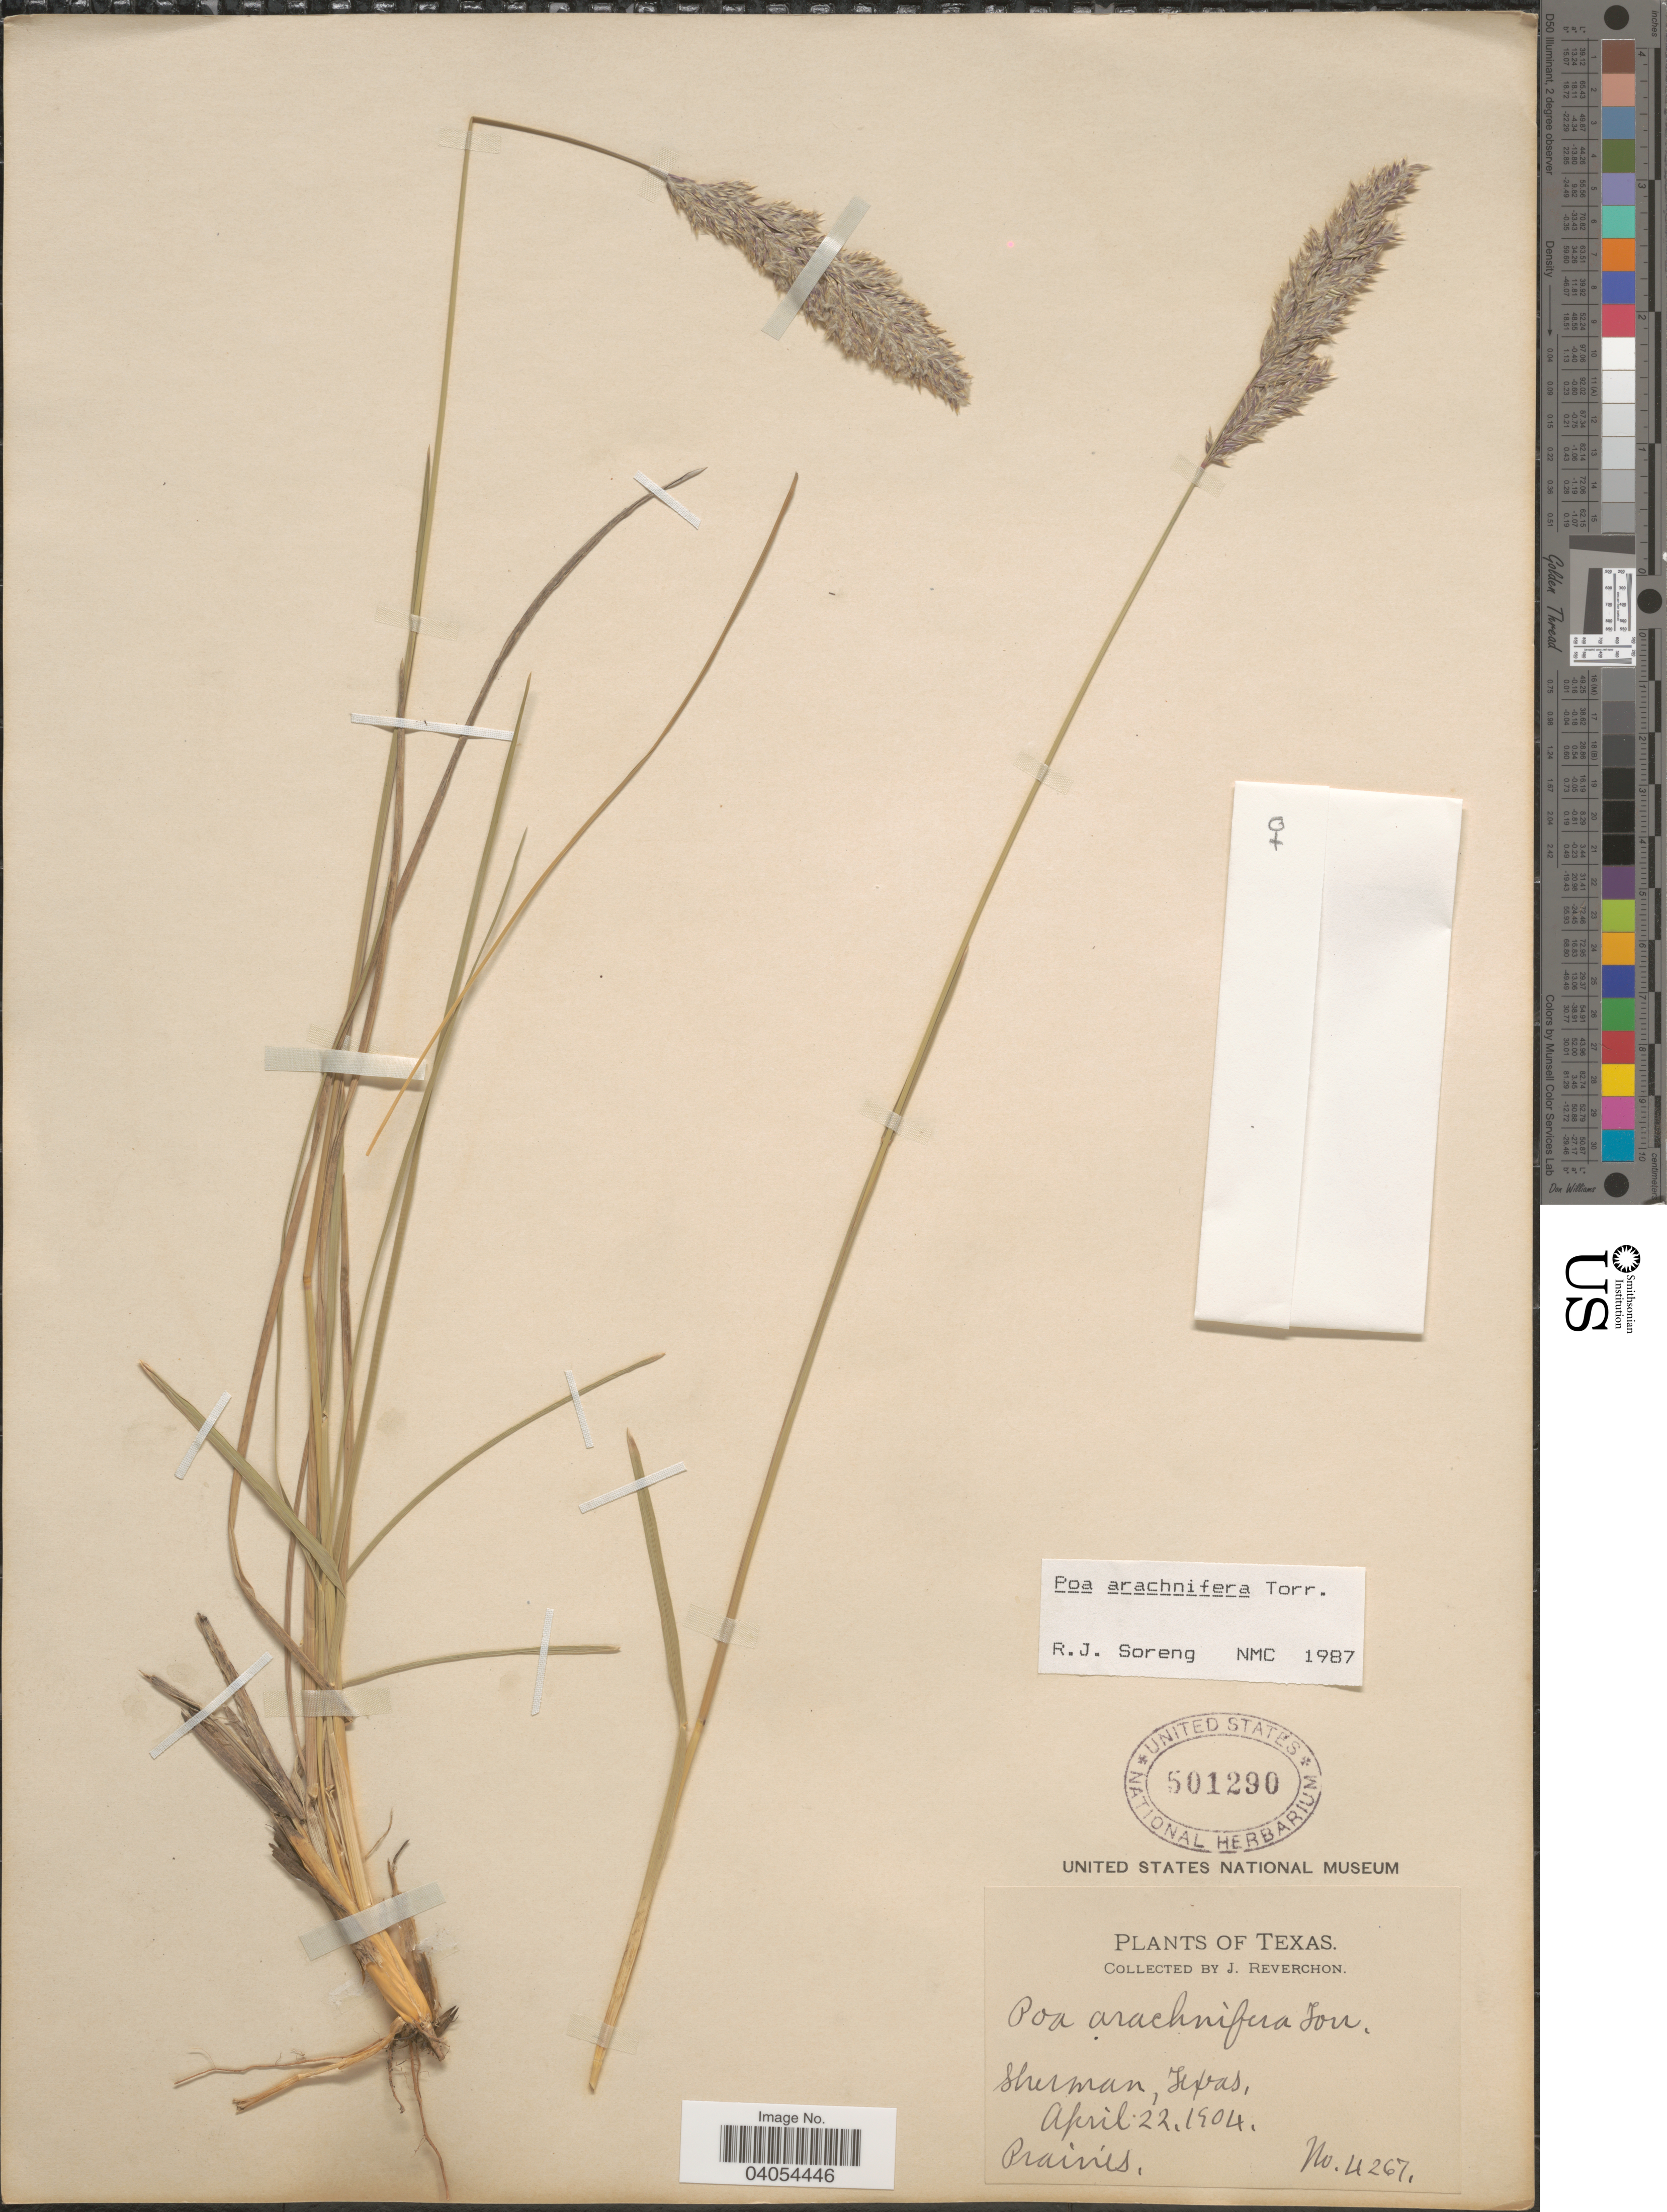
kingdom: Plantae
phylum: Tracheophyta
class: Liliopsida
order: Poales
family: Poaceae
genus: Poa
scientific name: Poa arachnifera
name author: Torr.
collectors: J. Reverchon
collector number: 4267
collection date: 1904-04-22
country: United States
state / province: Texas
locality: Sherman.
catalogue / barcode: US 501290